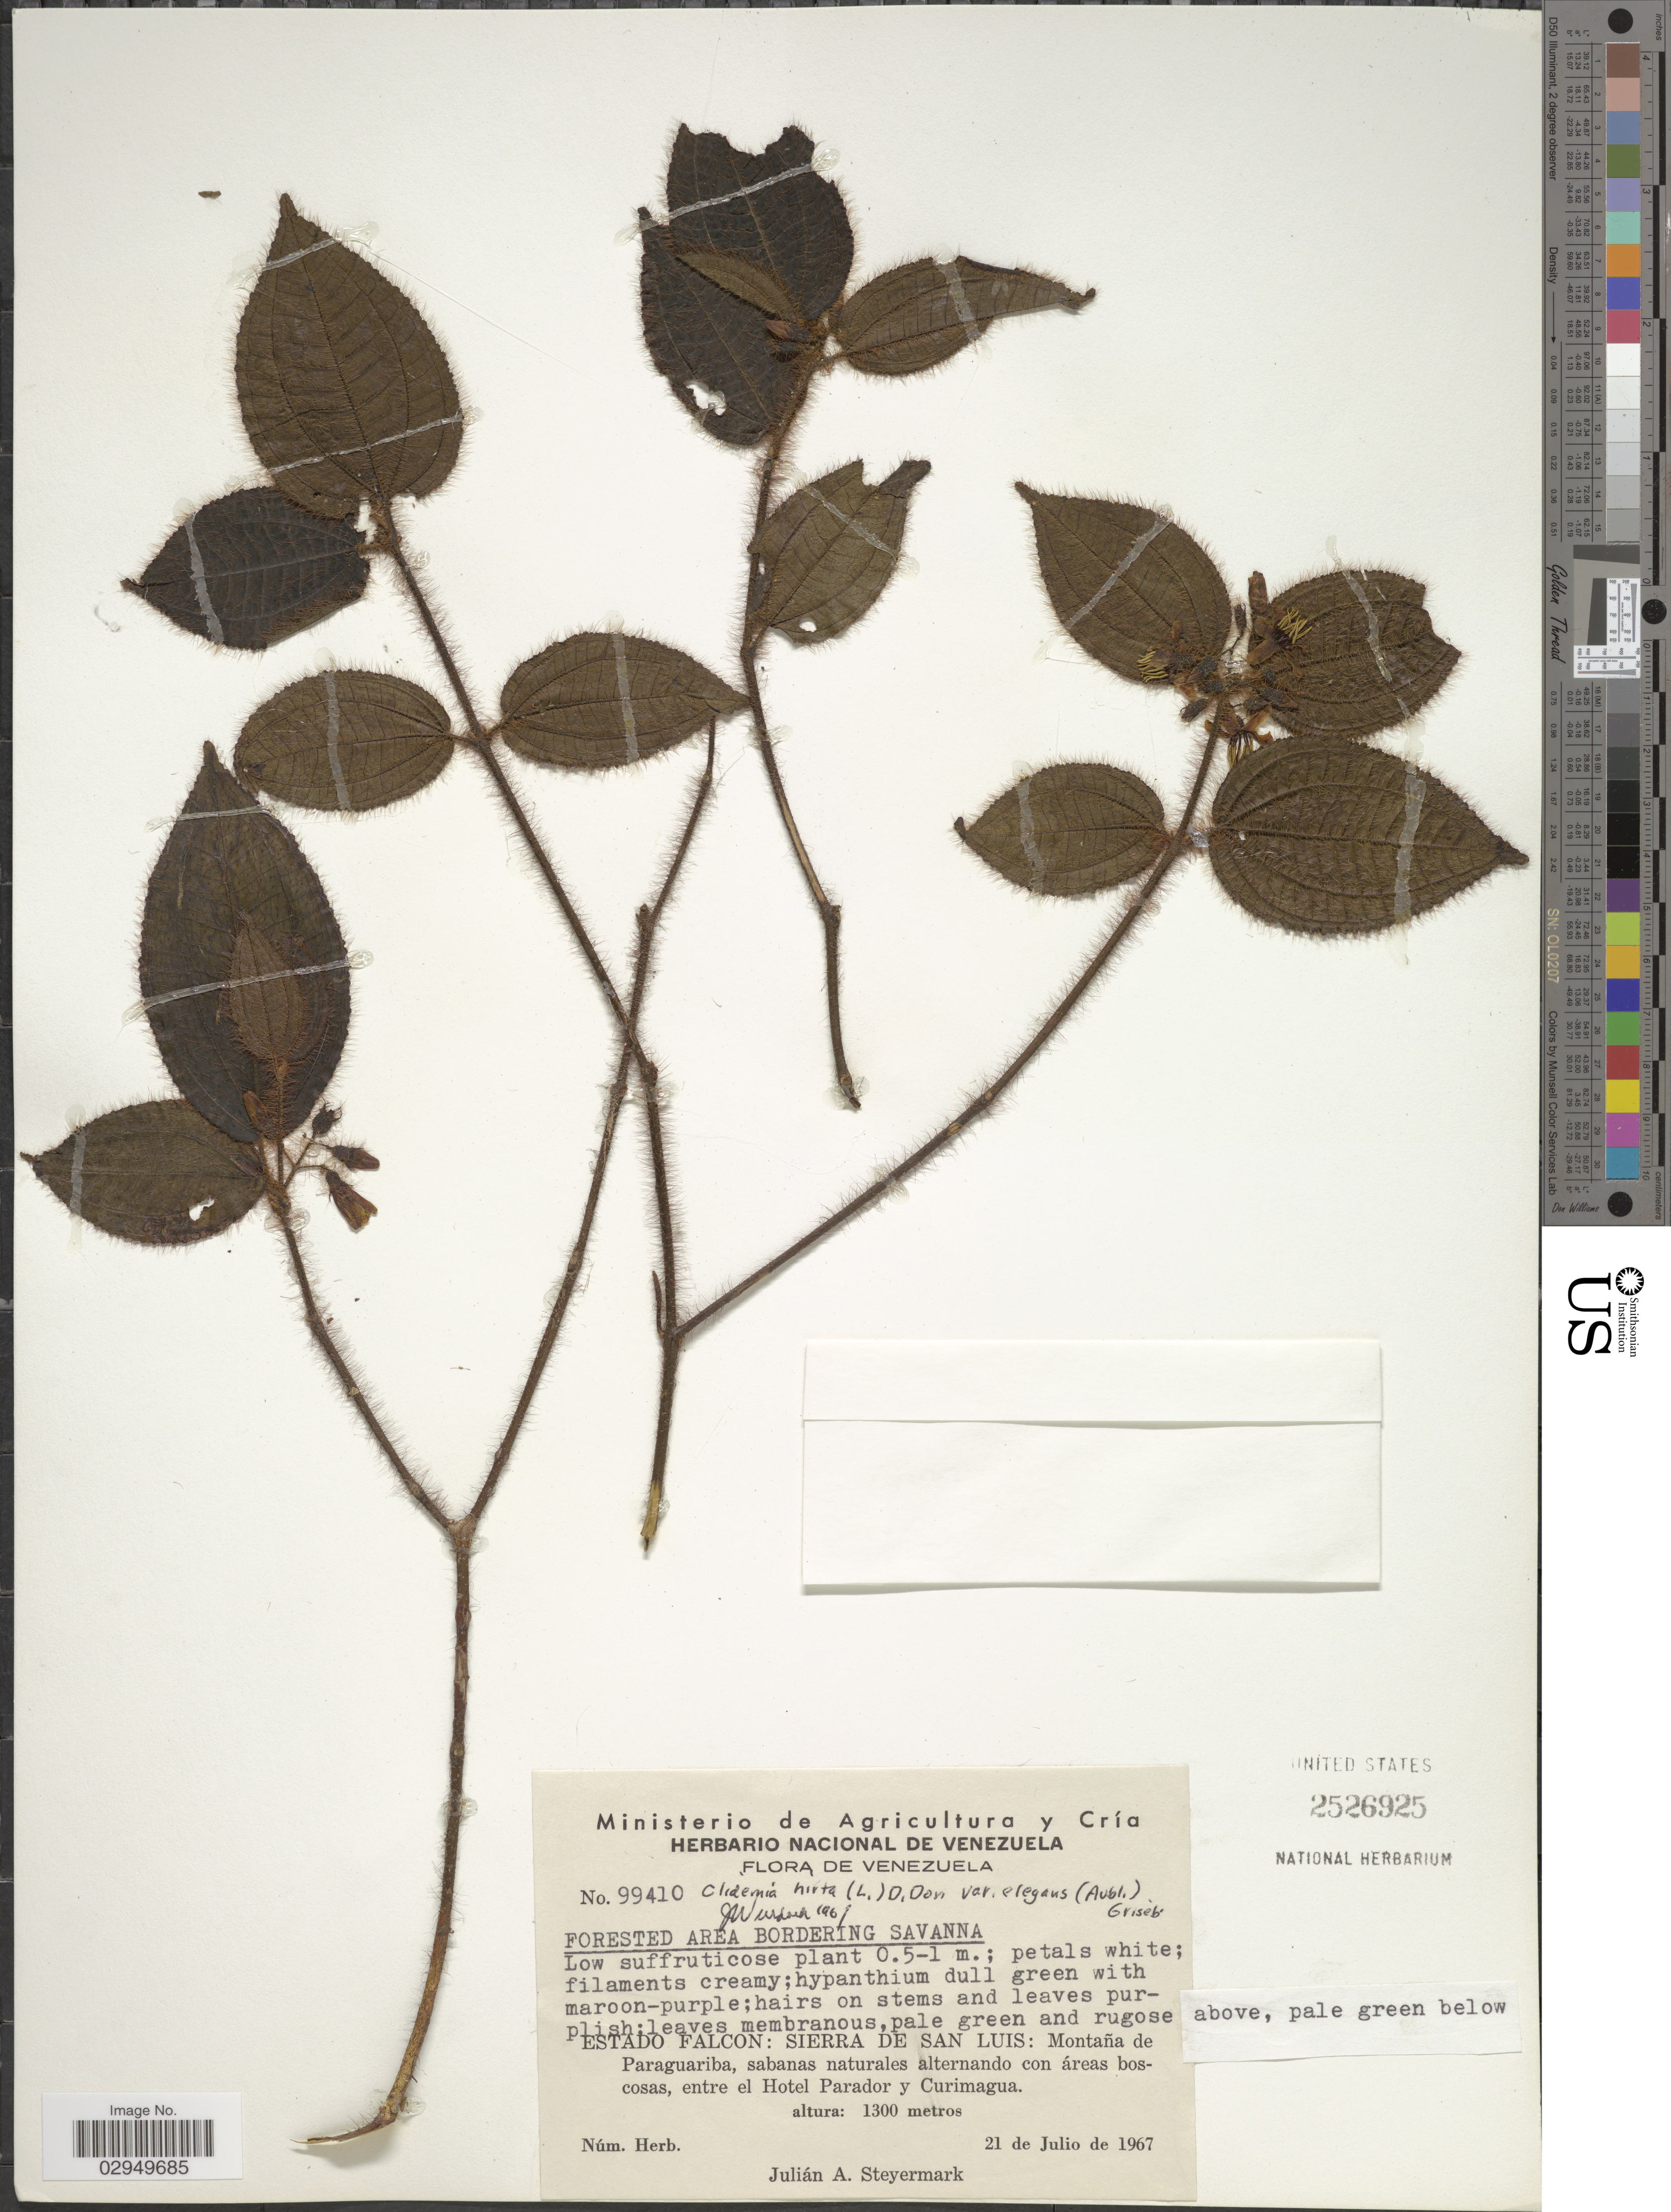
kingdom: Plantae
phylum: Tracheophyta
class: Magnoliopsida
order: Myrtales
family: Melastomataceae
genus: Clidemia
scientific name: Clidemia hirta var. elegans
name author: (Aubl.) Griseb.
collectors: J. Steyermark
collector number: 99410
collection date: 1967-07-21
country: Venezuela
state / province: Falcón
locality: Sierra de San Luis: Montaña de Paraguariba, sabanas naturales alternando con áreas boscosas, entre al Hotel Parador y Curimagua.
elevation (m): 1300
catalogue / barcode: US 2526925